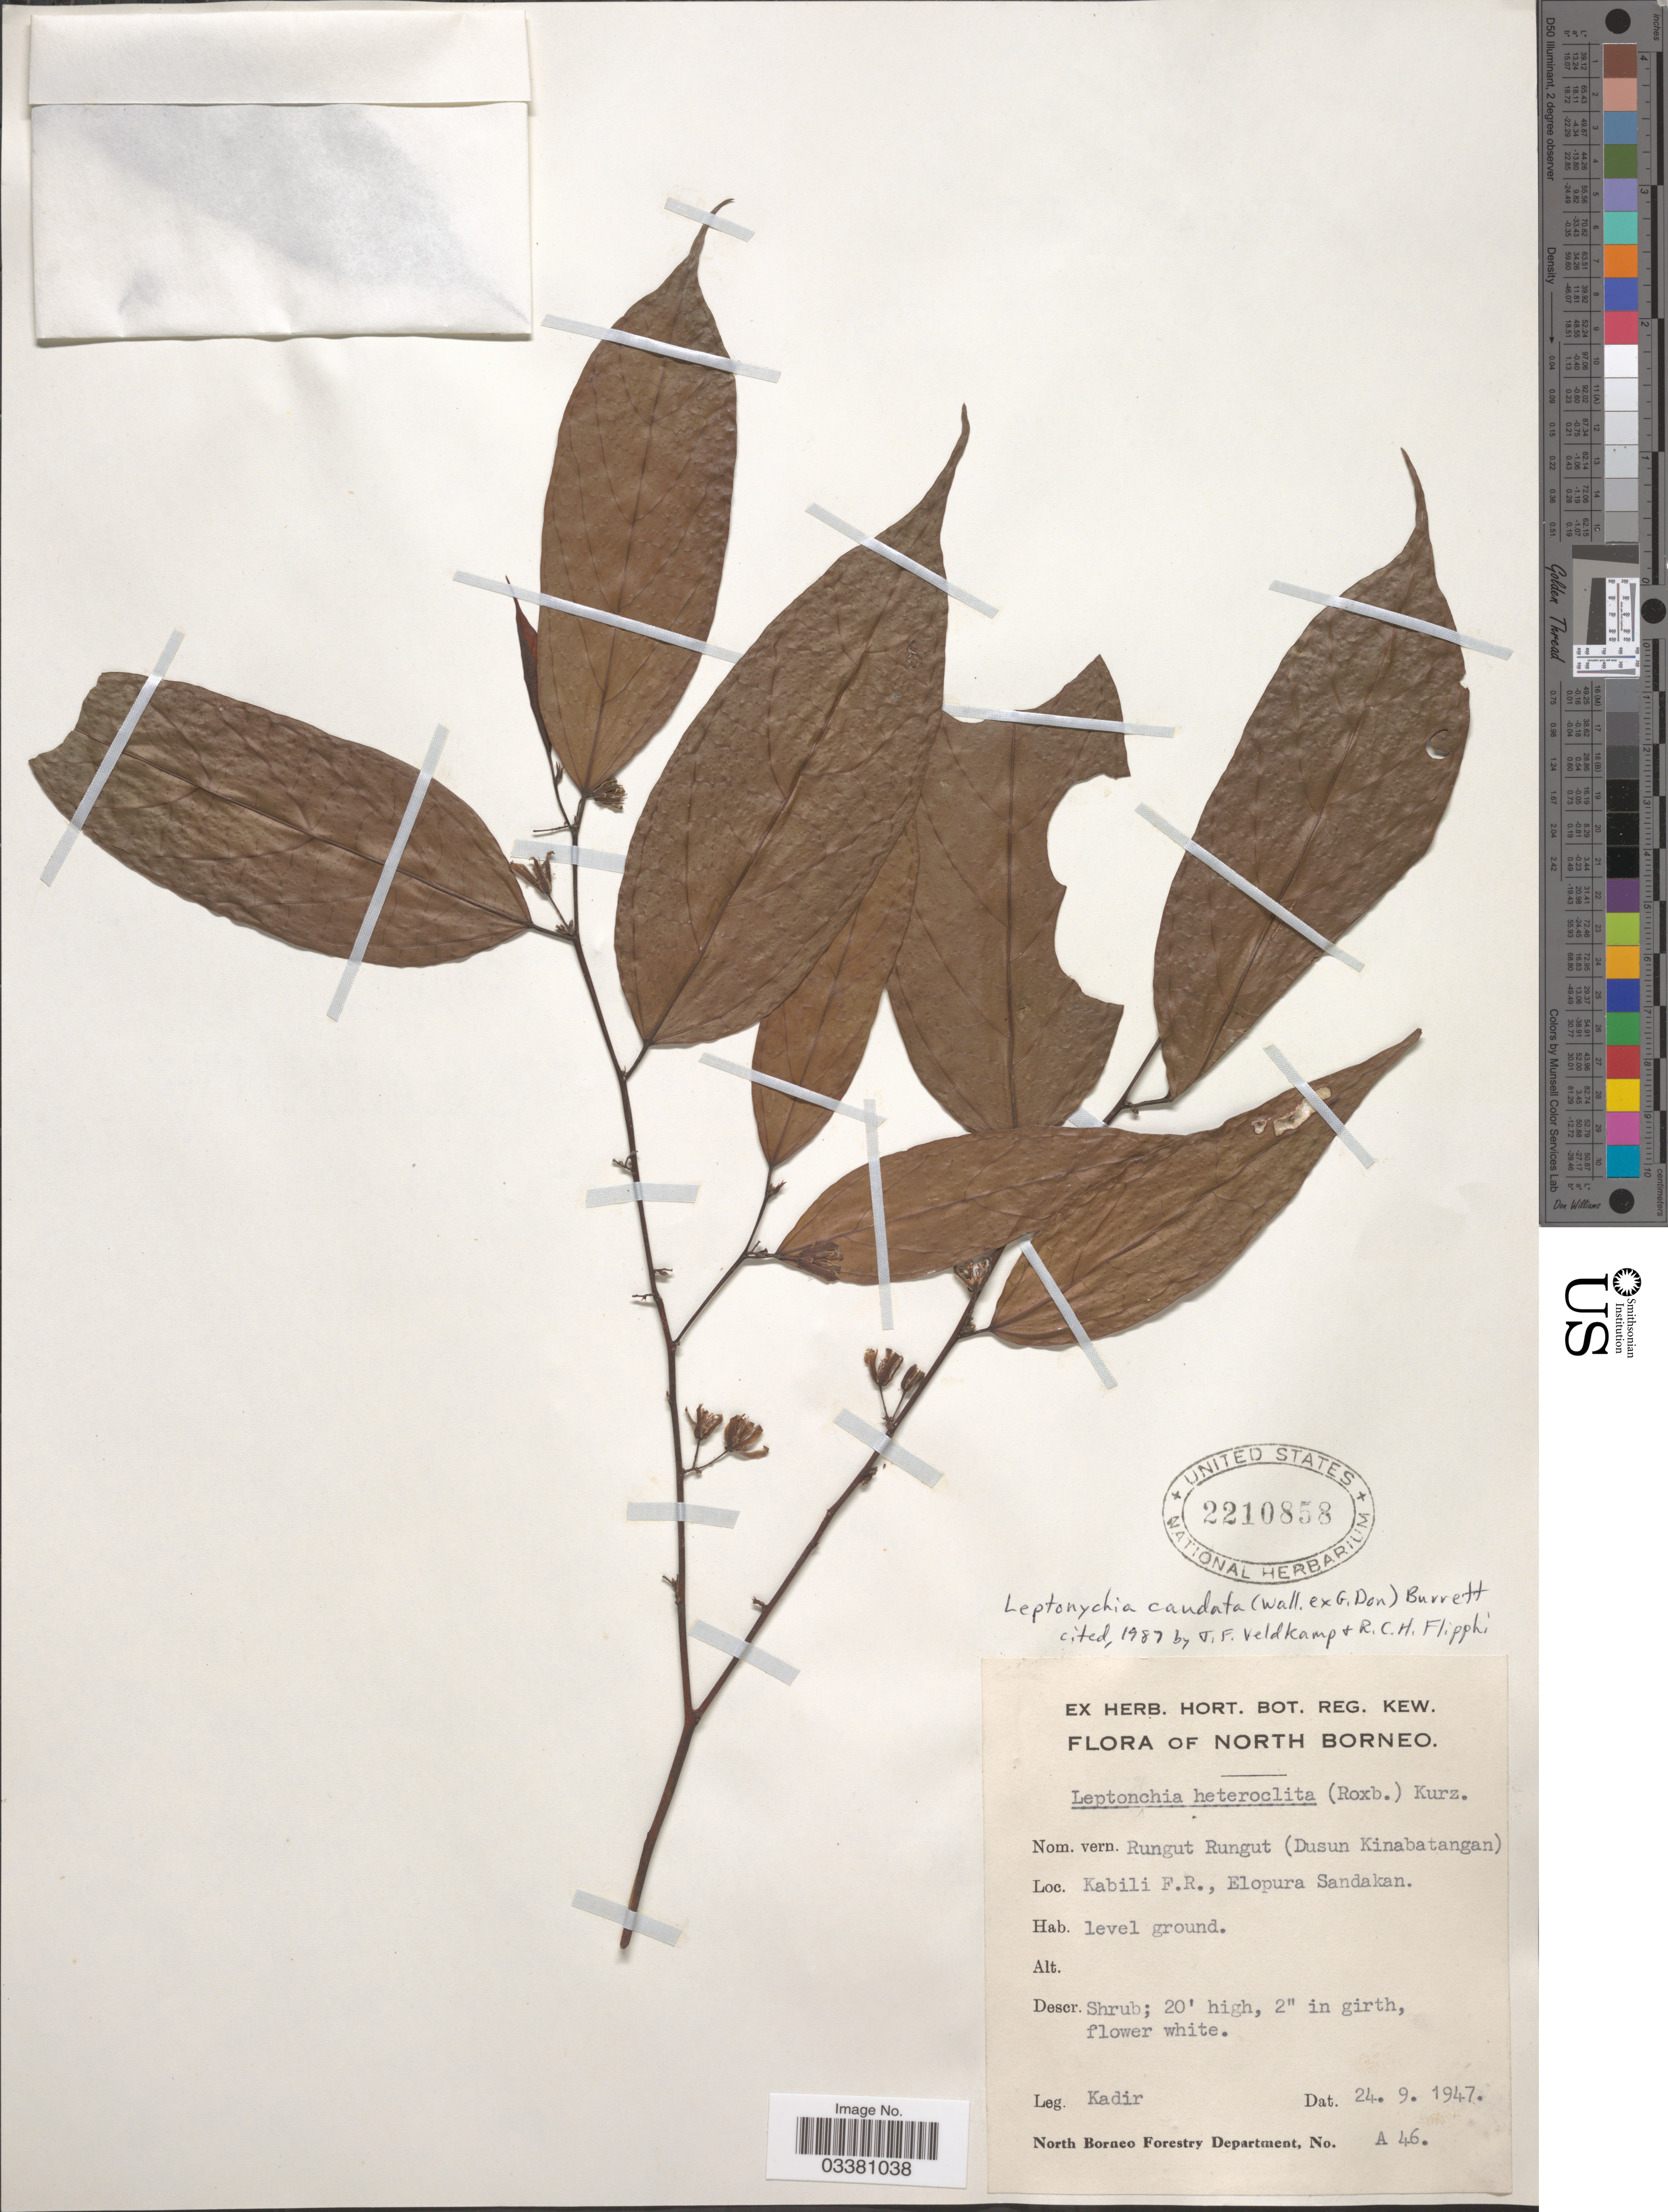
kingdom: Plantae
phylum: Tracheophyta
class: Magnoliopsida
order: Malvales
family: Malvaceae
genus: Leptonychia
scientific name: Leptonychia caudata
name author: Burret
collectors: -. Kadir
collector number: A 46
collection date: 1947-09-24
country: Malaysia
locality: North Borneo. Kabili F.R., Elopura Sandakan.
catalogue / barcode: US 2210858